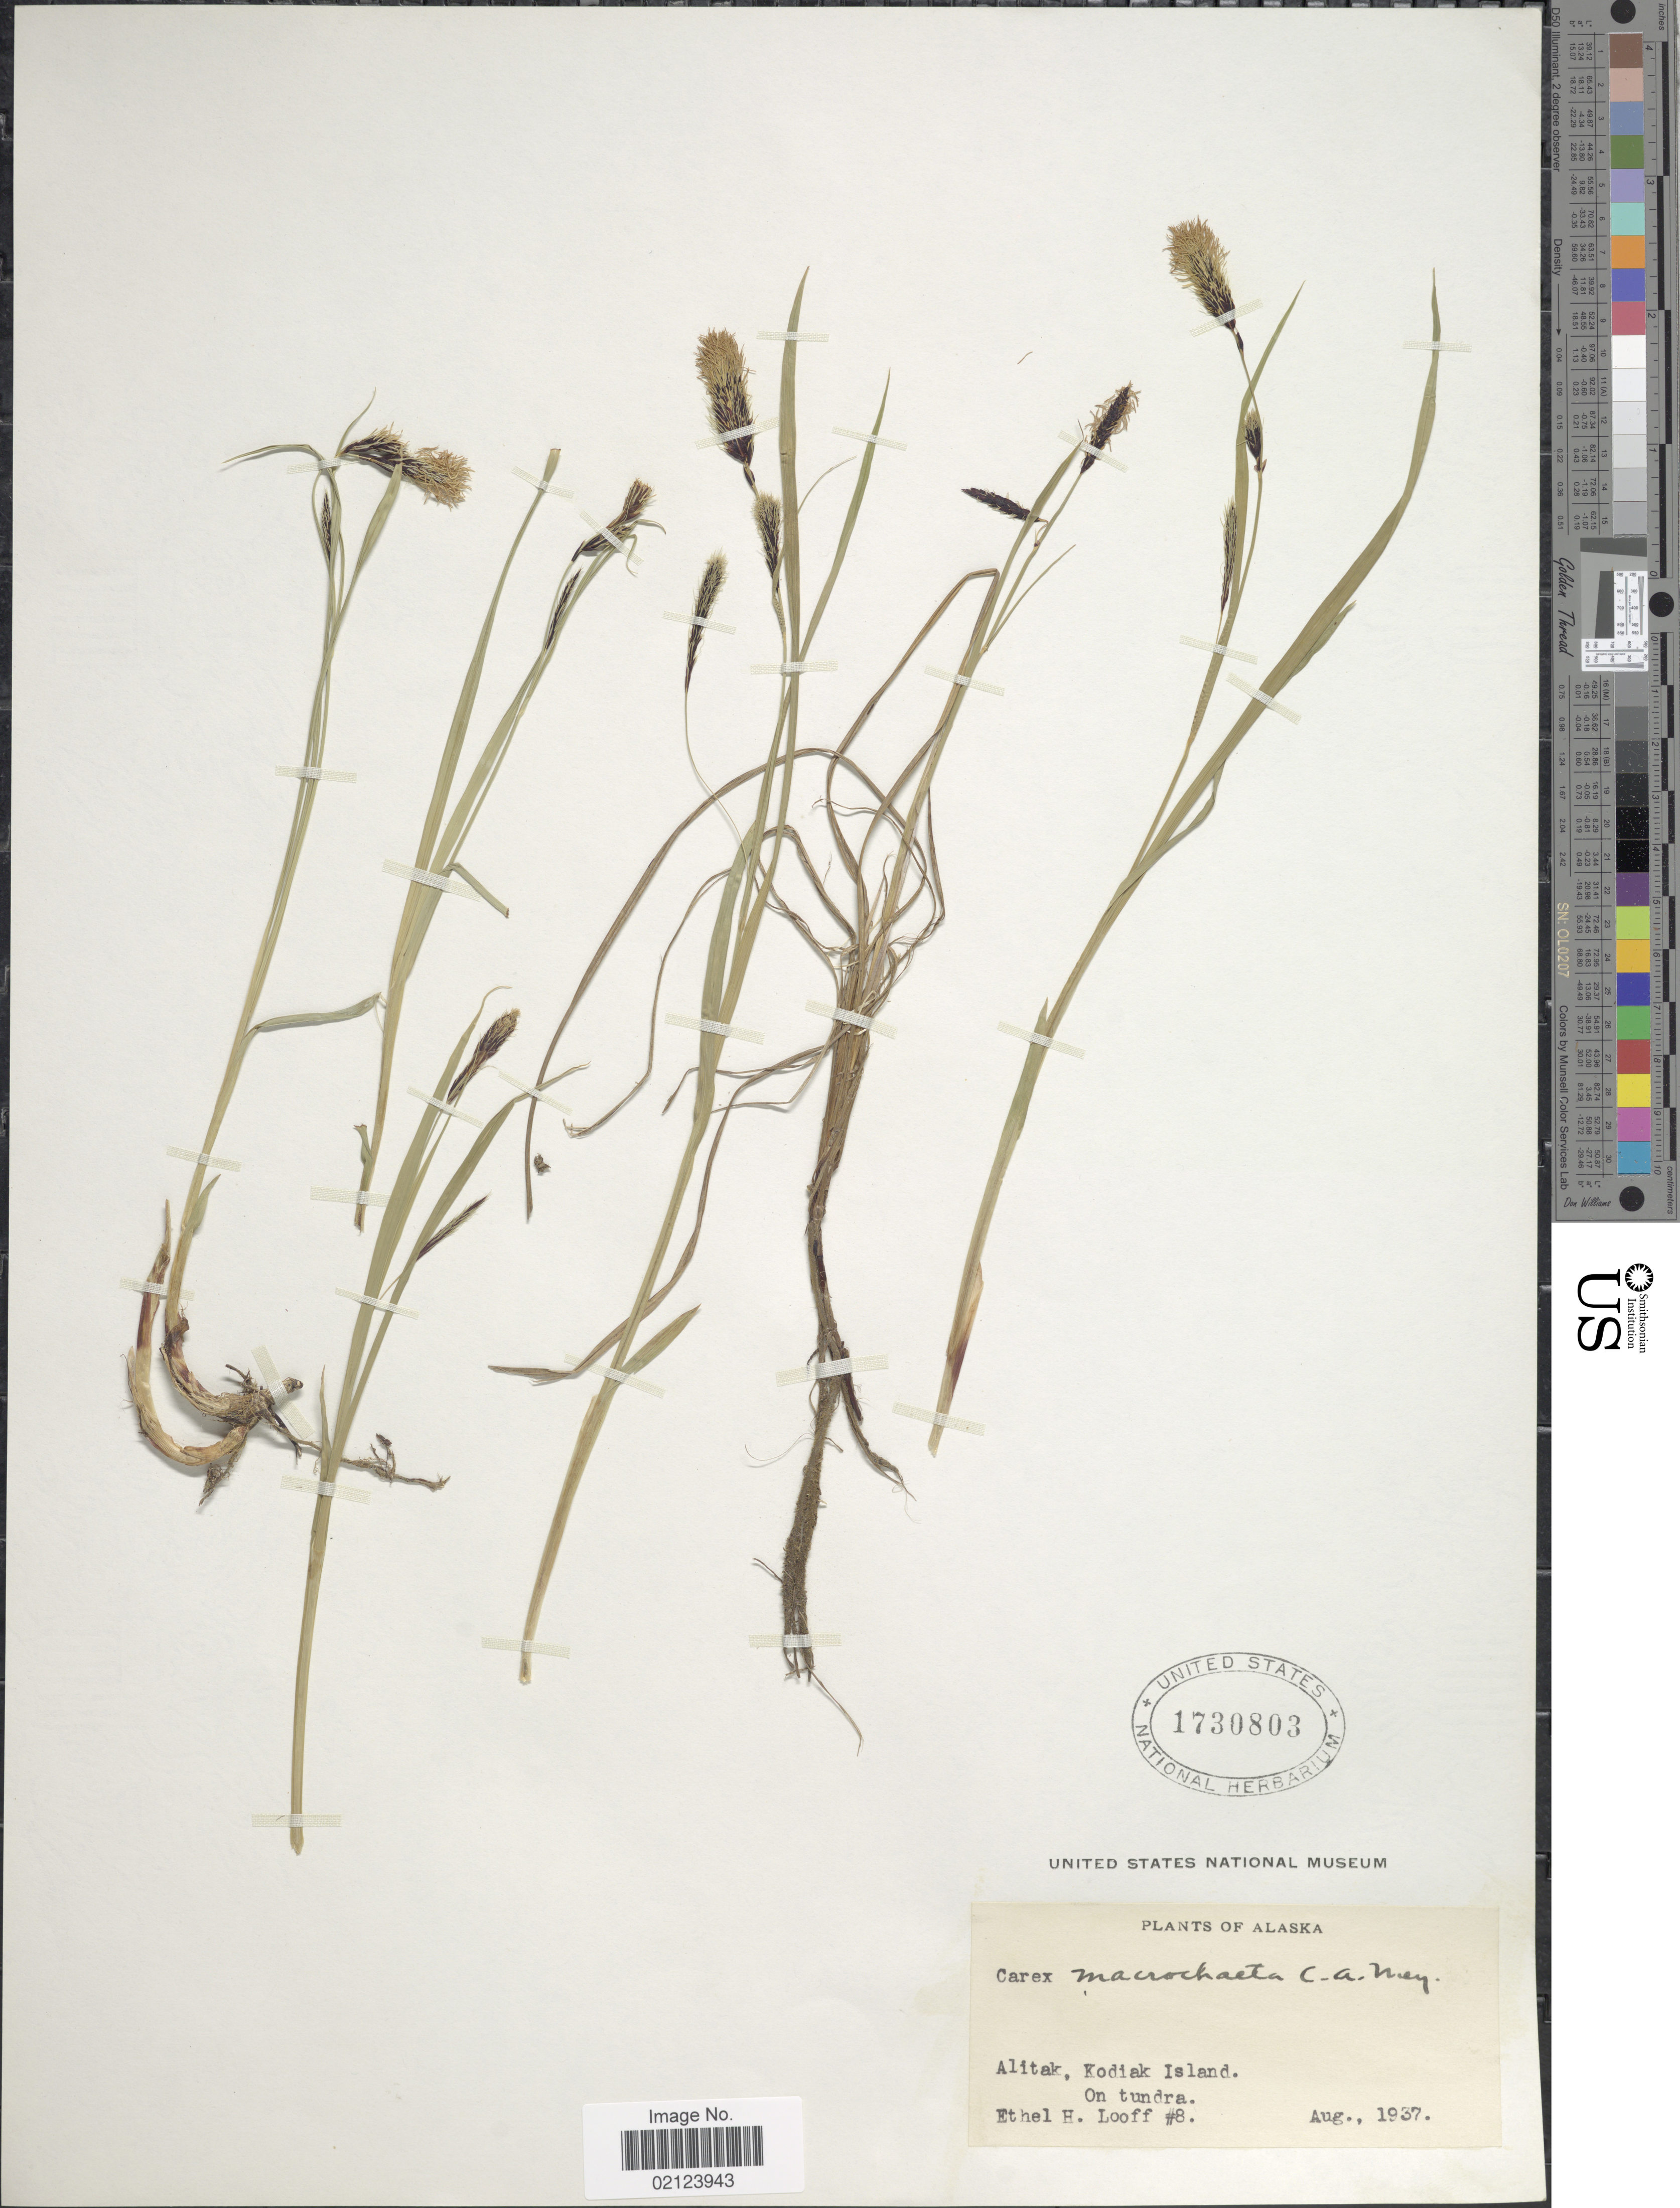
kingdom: Plantae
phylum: Tracheophyta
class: Liliopsida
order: Poales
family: Cyperaceae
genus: Carex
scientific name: Carex macrochaeta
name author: C.A. Mey.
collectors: E. Looff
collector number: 8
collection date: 1937-08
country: United States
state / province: Alaska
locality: Alitak, Kodiak Island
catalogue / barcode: US 1730803